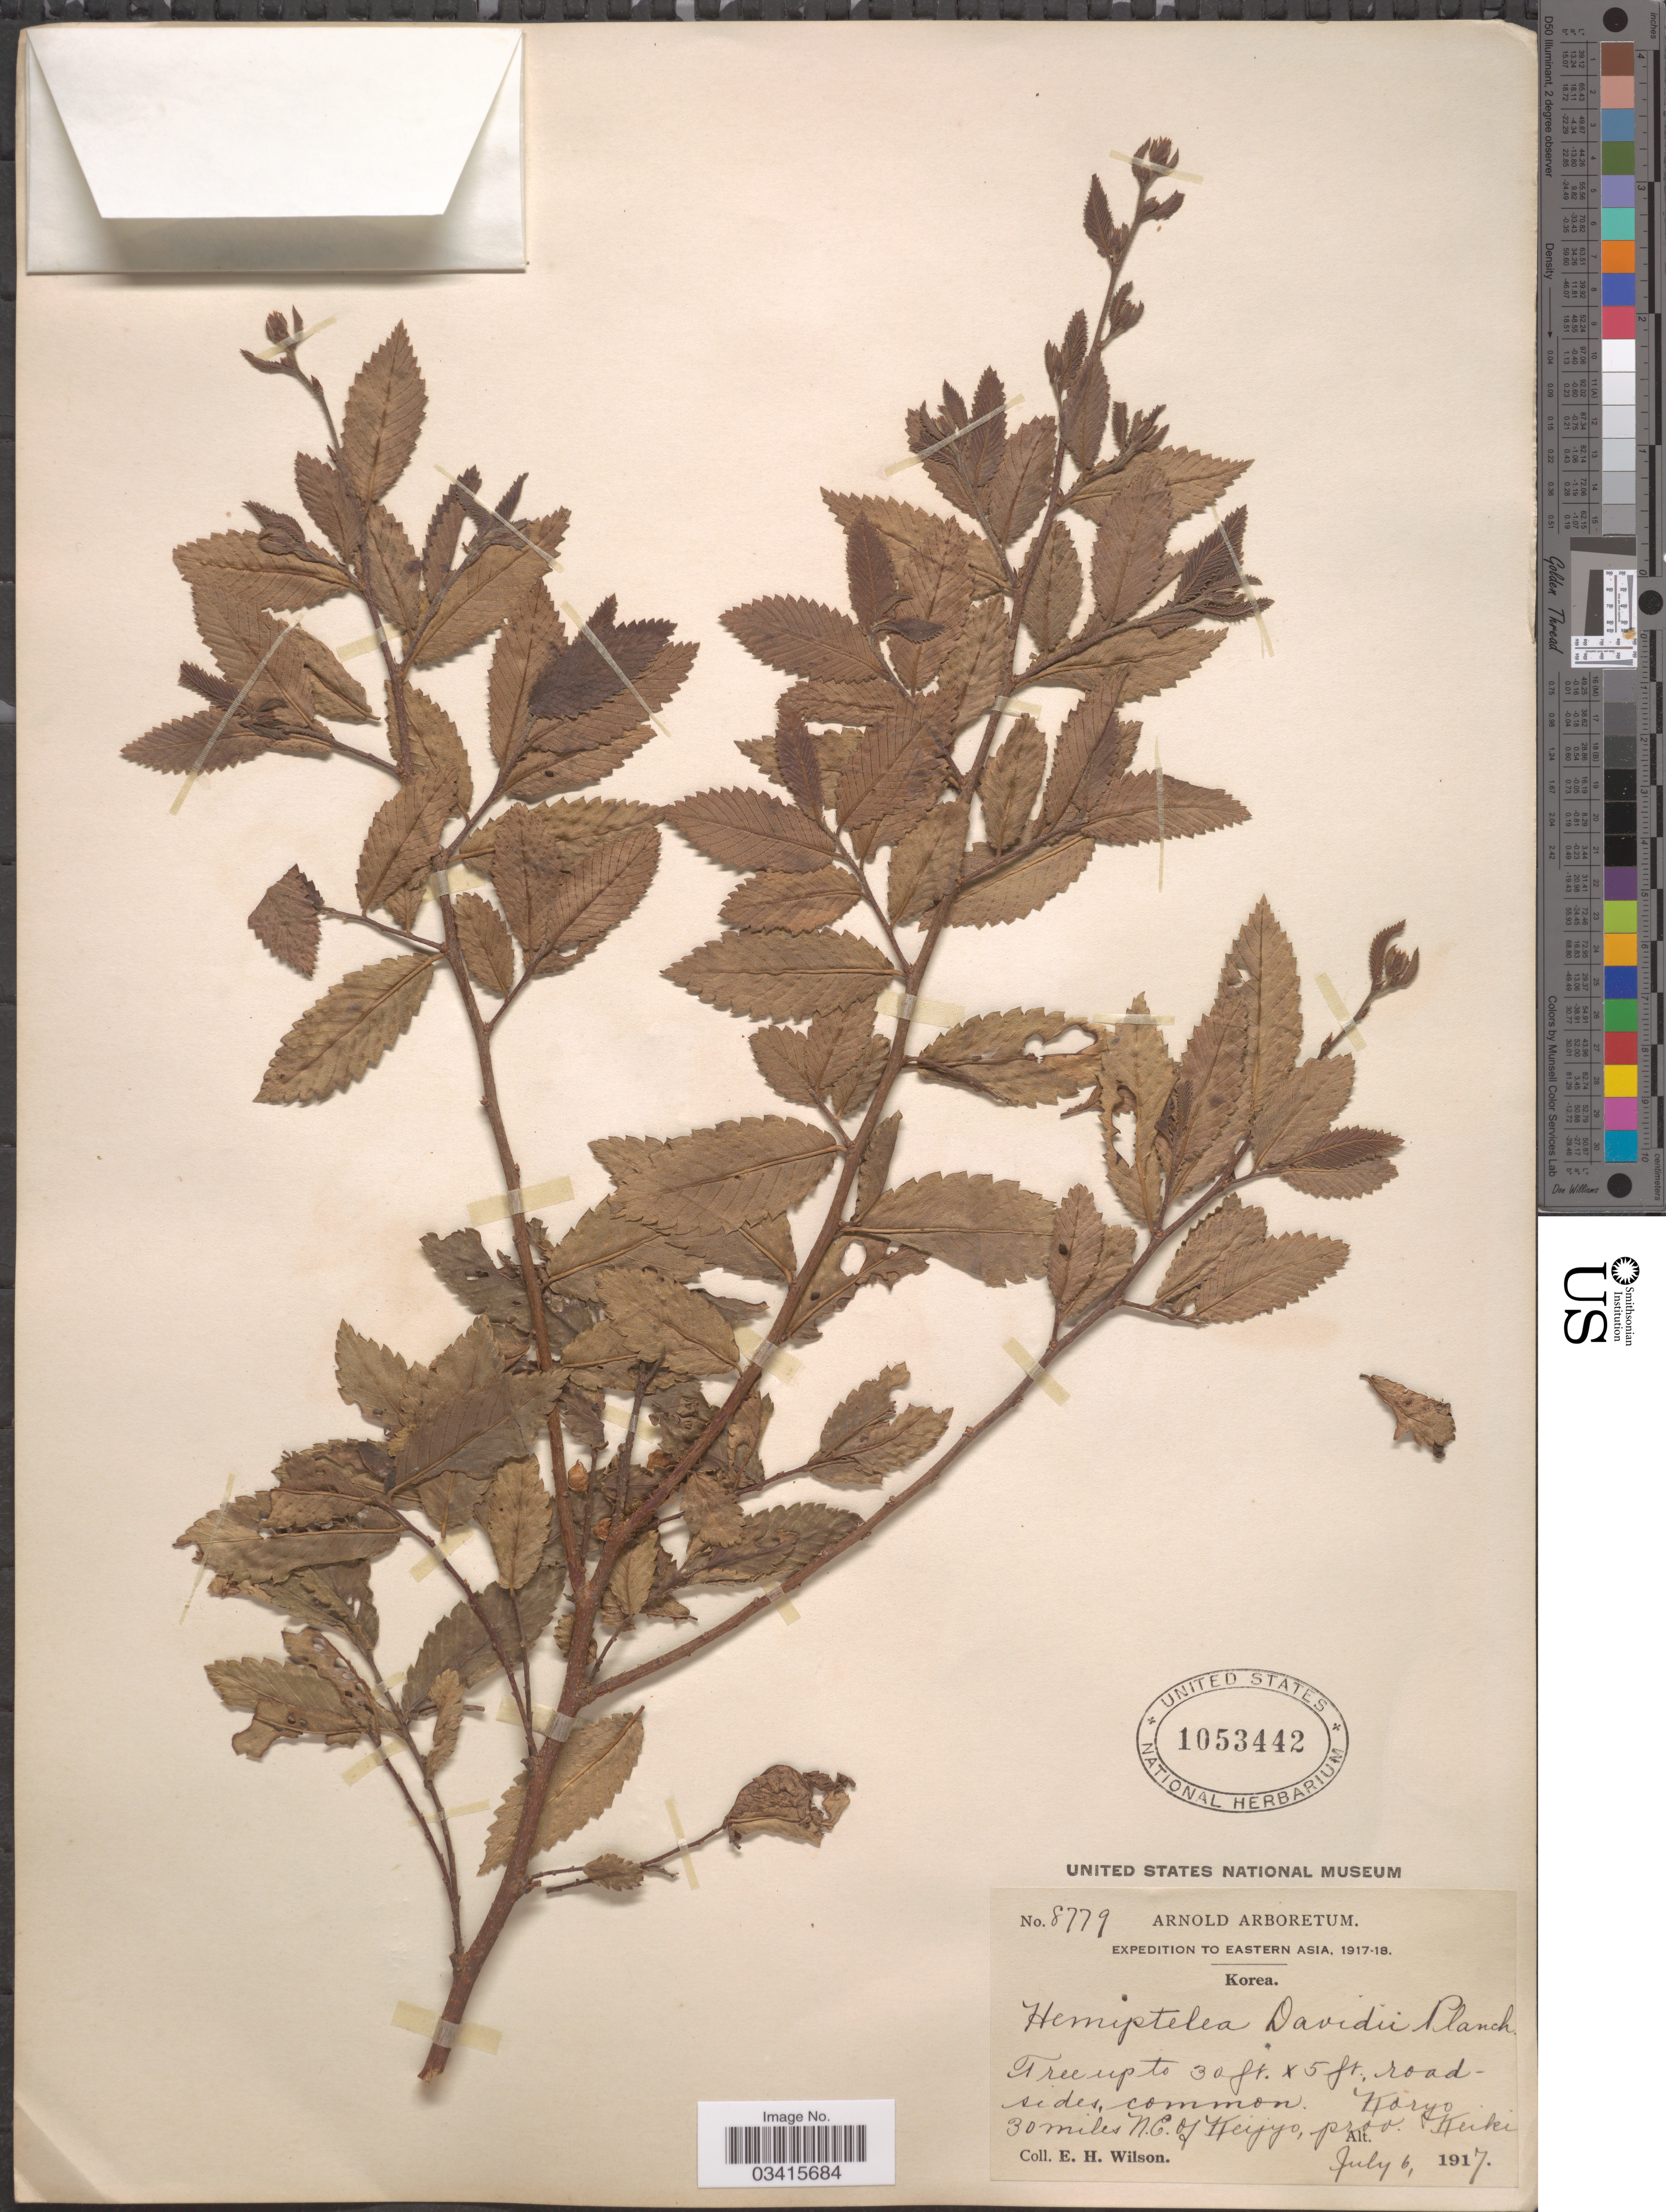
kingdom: Plantae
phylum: Tracheophyta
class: Magnoliopsida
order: Rosales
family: Ulmaceae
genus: Zelkova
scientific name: Zelkova serrata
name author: (Thunb.) Makino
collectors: E. Wilson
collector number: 8779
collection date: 1917-07-06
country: South Korea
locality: Eastern Asia. Koryo. 30 miles N.E. of Keijyo, prov. Keiki.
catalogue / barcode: US 1053442